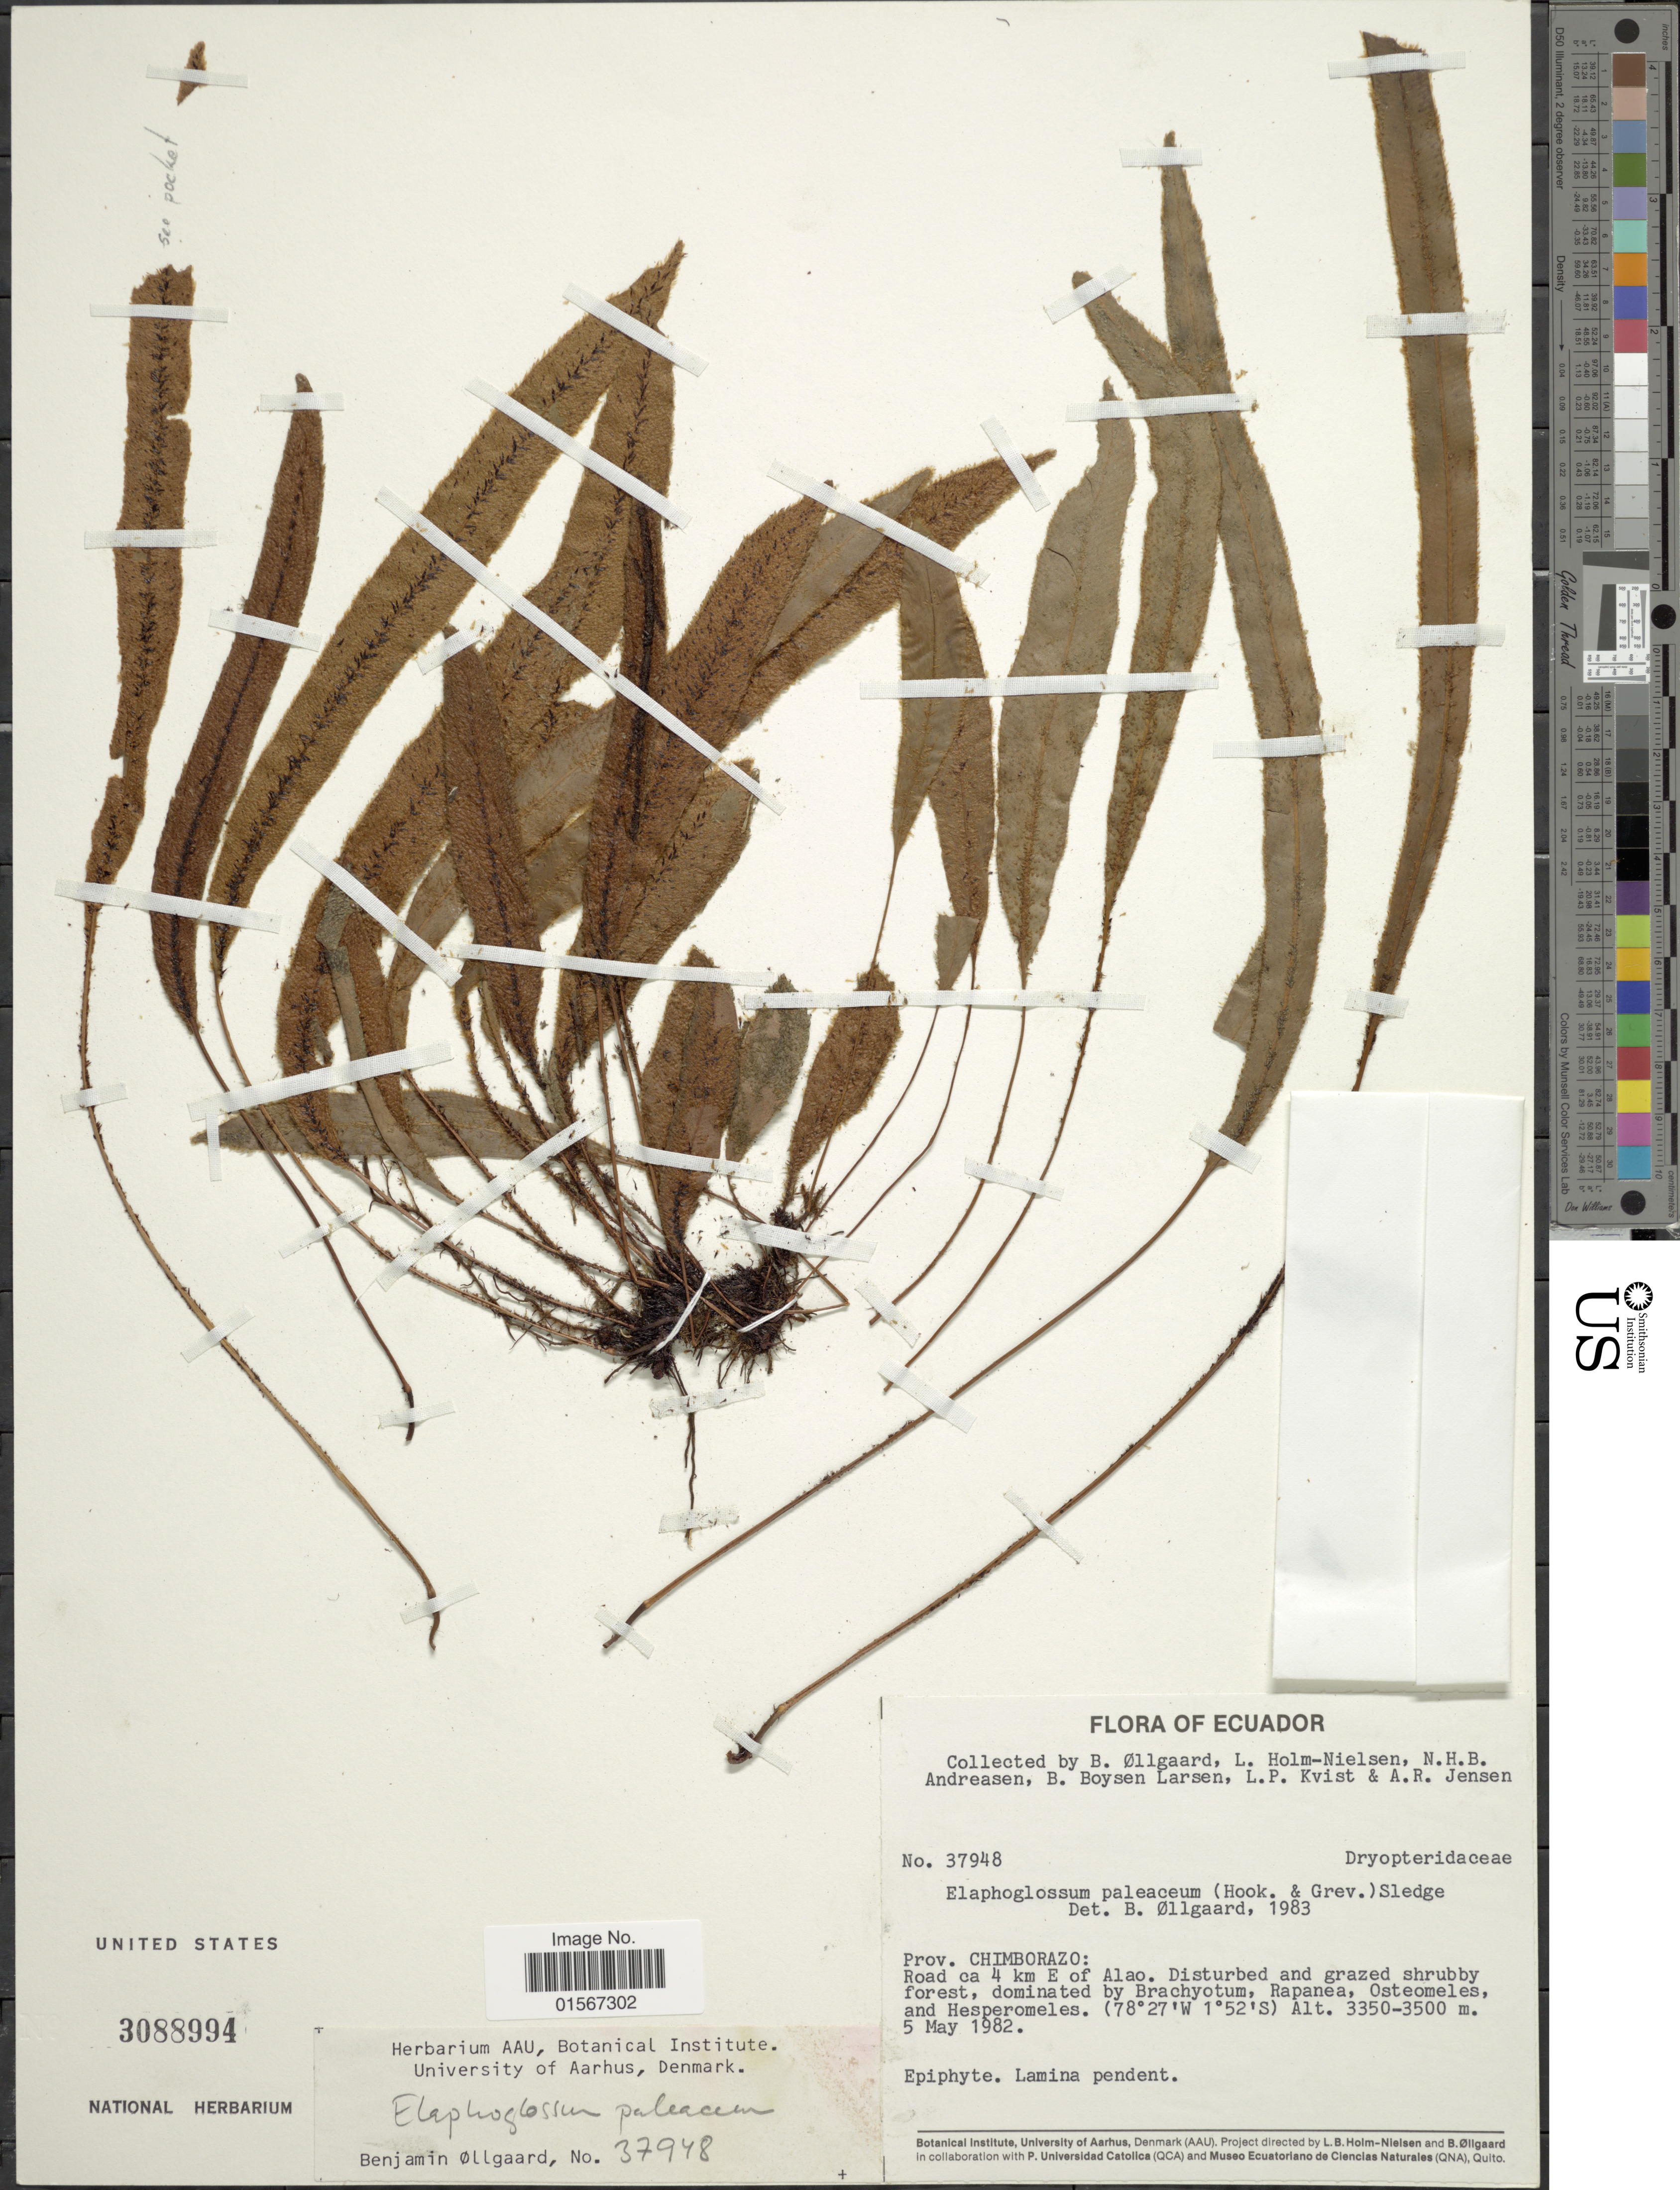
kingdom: Plantae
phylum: Tracheophyta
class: Polypodiopsida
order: Polypodiales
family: Dryopteridaceae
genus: Elaphoglossum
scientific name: Elaphoglossum paleaceum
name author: (Hook. & Grev.) Sledge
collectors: B. Øllgaard, L. B. Holm-Nielsen, N. Andreasen, B. Boysen Larsen & et al.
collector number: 37948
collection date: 1982-05-05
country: Ecuador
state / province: Chimborazo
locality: Ecuador, Prov. Chimborazo, Road ca 4 km E of Alao,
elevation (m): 3350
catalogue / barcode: US 3088994